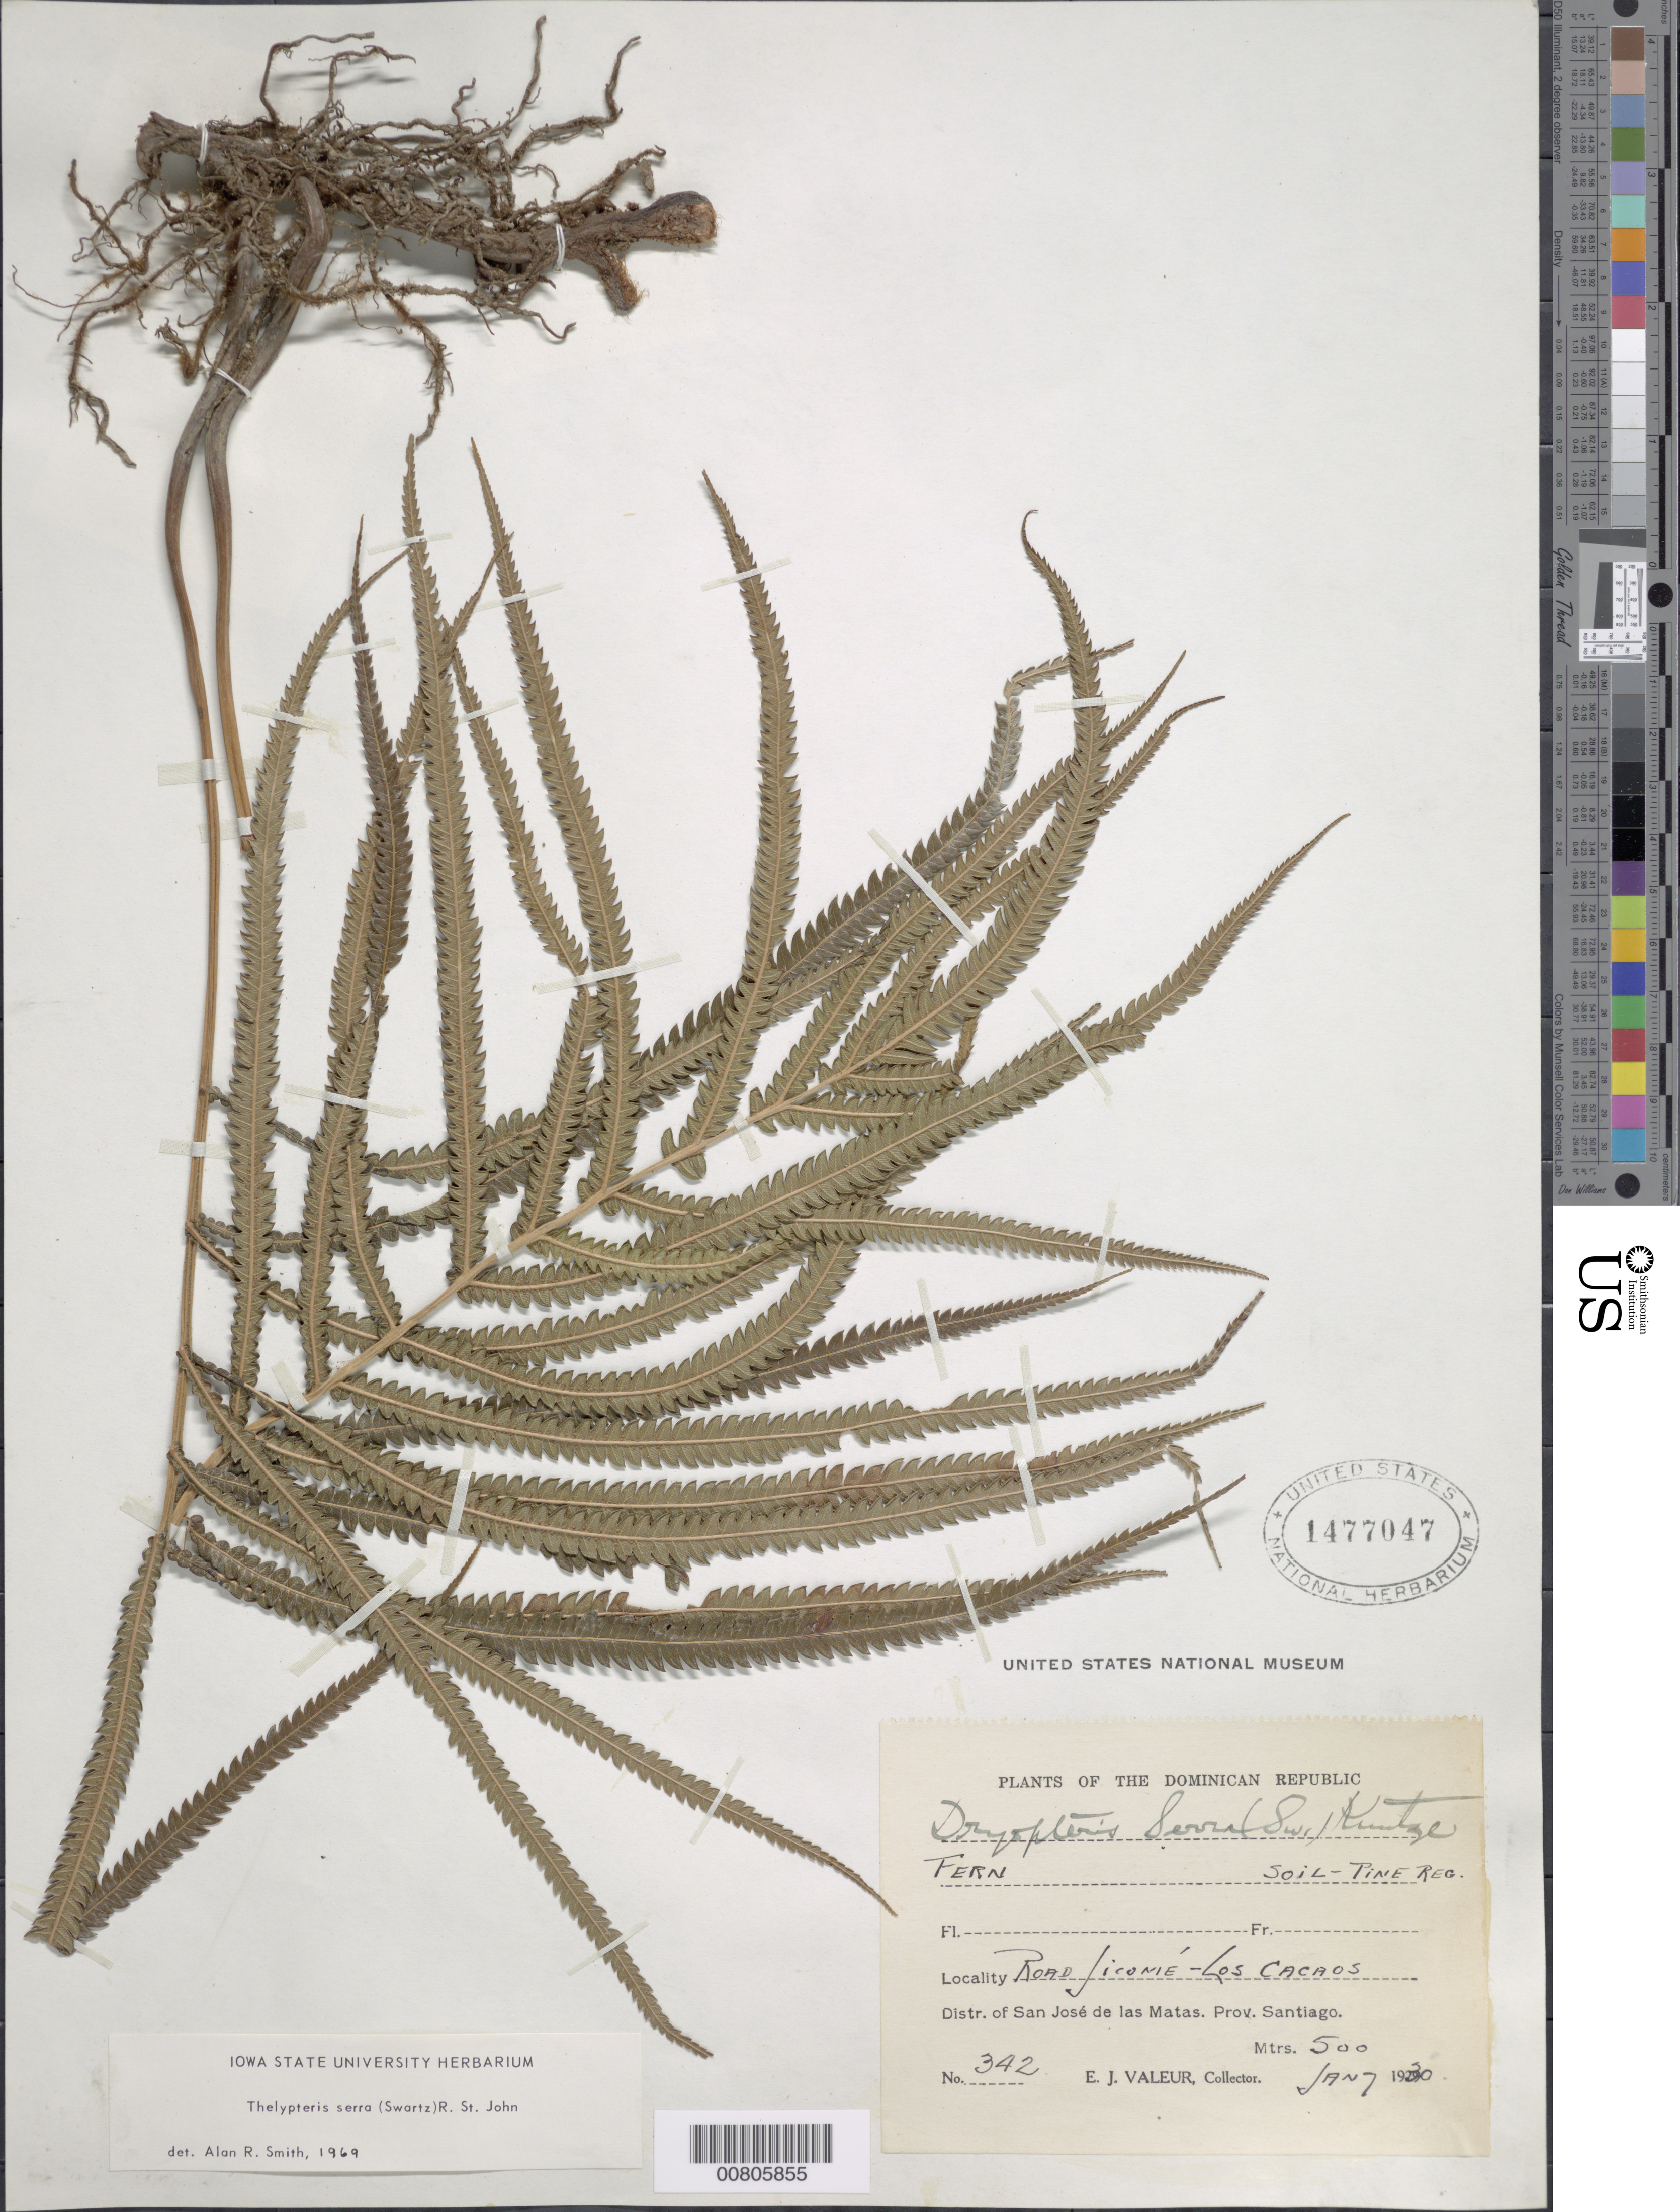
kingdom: Plantae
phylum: Tracheophyta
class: Polypodiopsida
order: Polypodiales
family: Thelypteridaceae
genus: Christella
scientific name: Christella serra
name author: (Sw.) Holttum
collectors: E. Valeur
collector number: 342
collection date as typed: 07 Jan 1920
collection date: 1920-01-07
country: Dominican Republic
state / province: Santiago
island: Hispaniola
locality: Dist. San José de las Matas, road from Jicomé to Los Cacaos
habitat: Soil, pine reg.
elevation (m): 500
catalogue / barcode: US 1477047